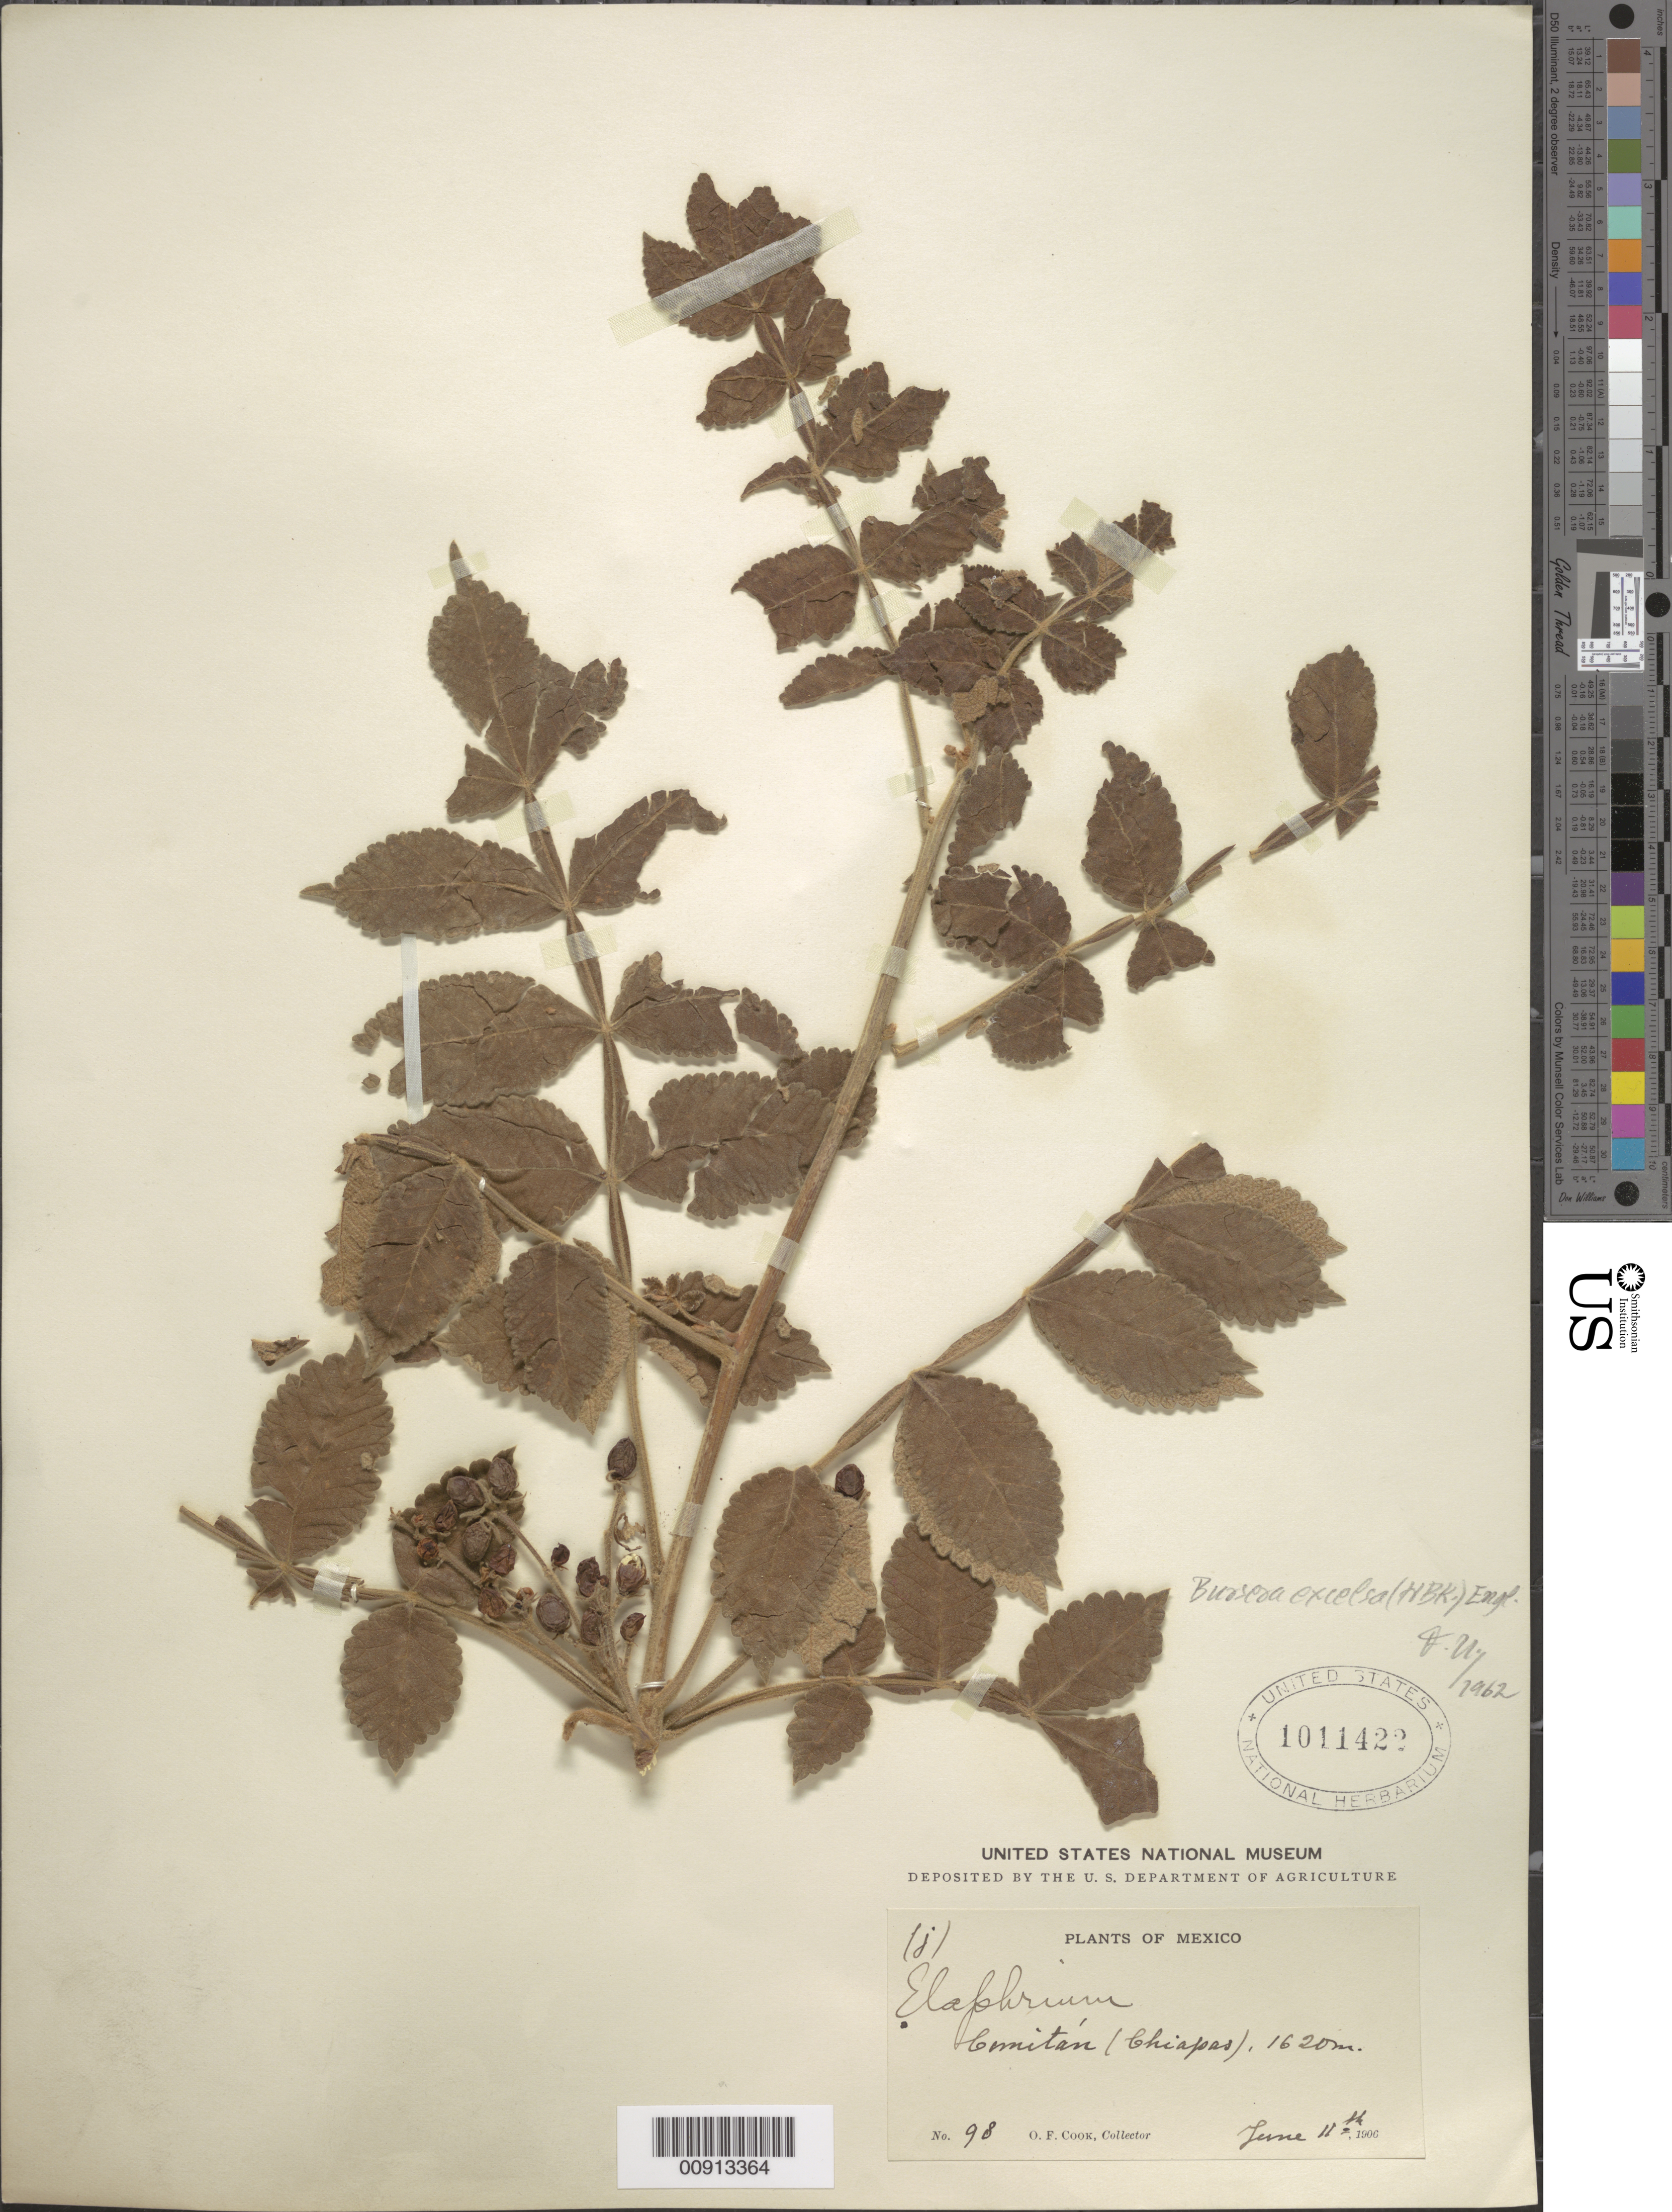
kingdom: Plantae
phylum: Tracheophyta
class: Magnoliopsida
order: Sapindales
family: Burseraceae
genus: Bursera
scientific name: Bursera excelsa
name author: (Kunth) Engl.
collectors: O. F. Cook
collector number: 98 (j)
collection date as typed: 11 Jun 1906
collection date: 1906-06-11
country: Mexico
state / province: Chiapas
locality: Comitán (Chiapas).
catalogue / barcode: US 1011422